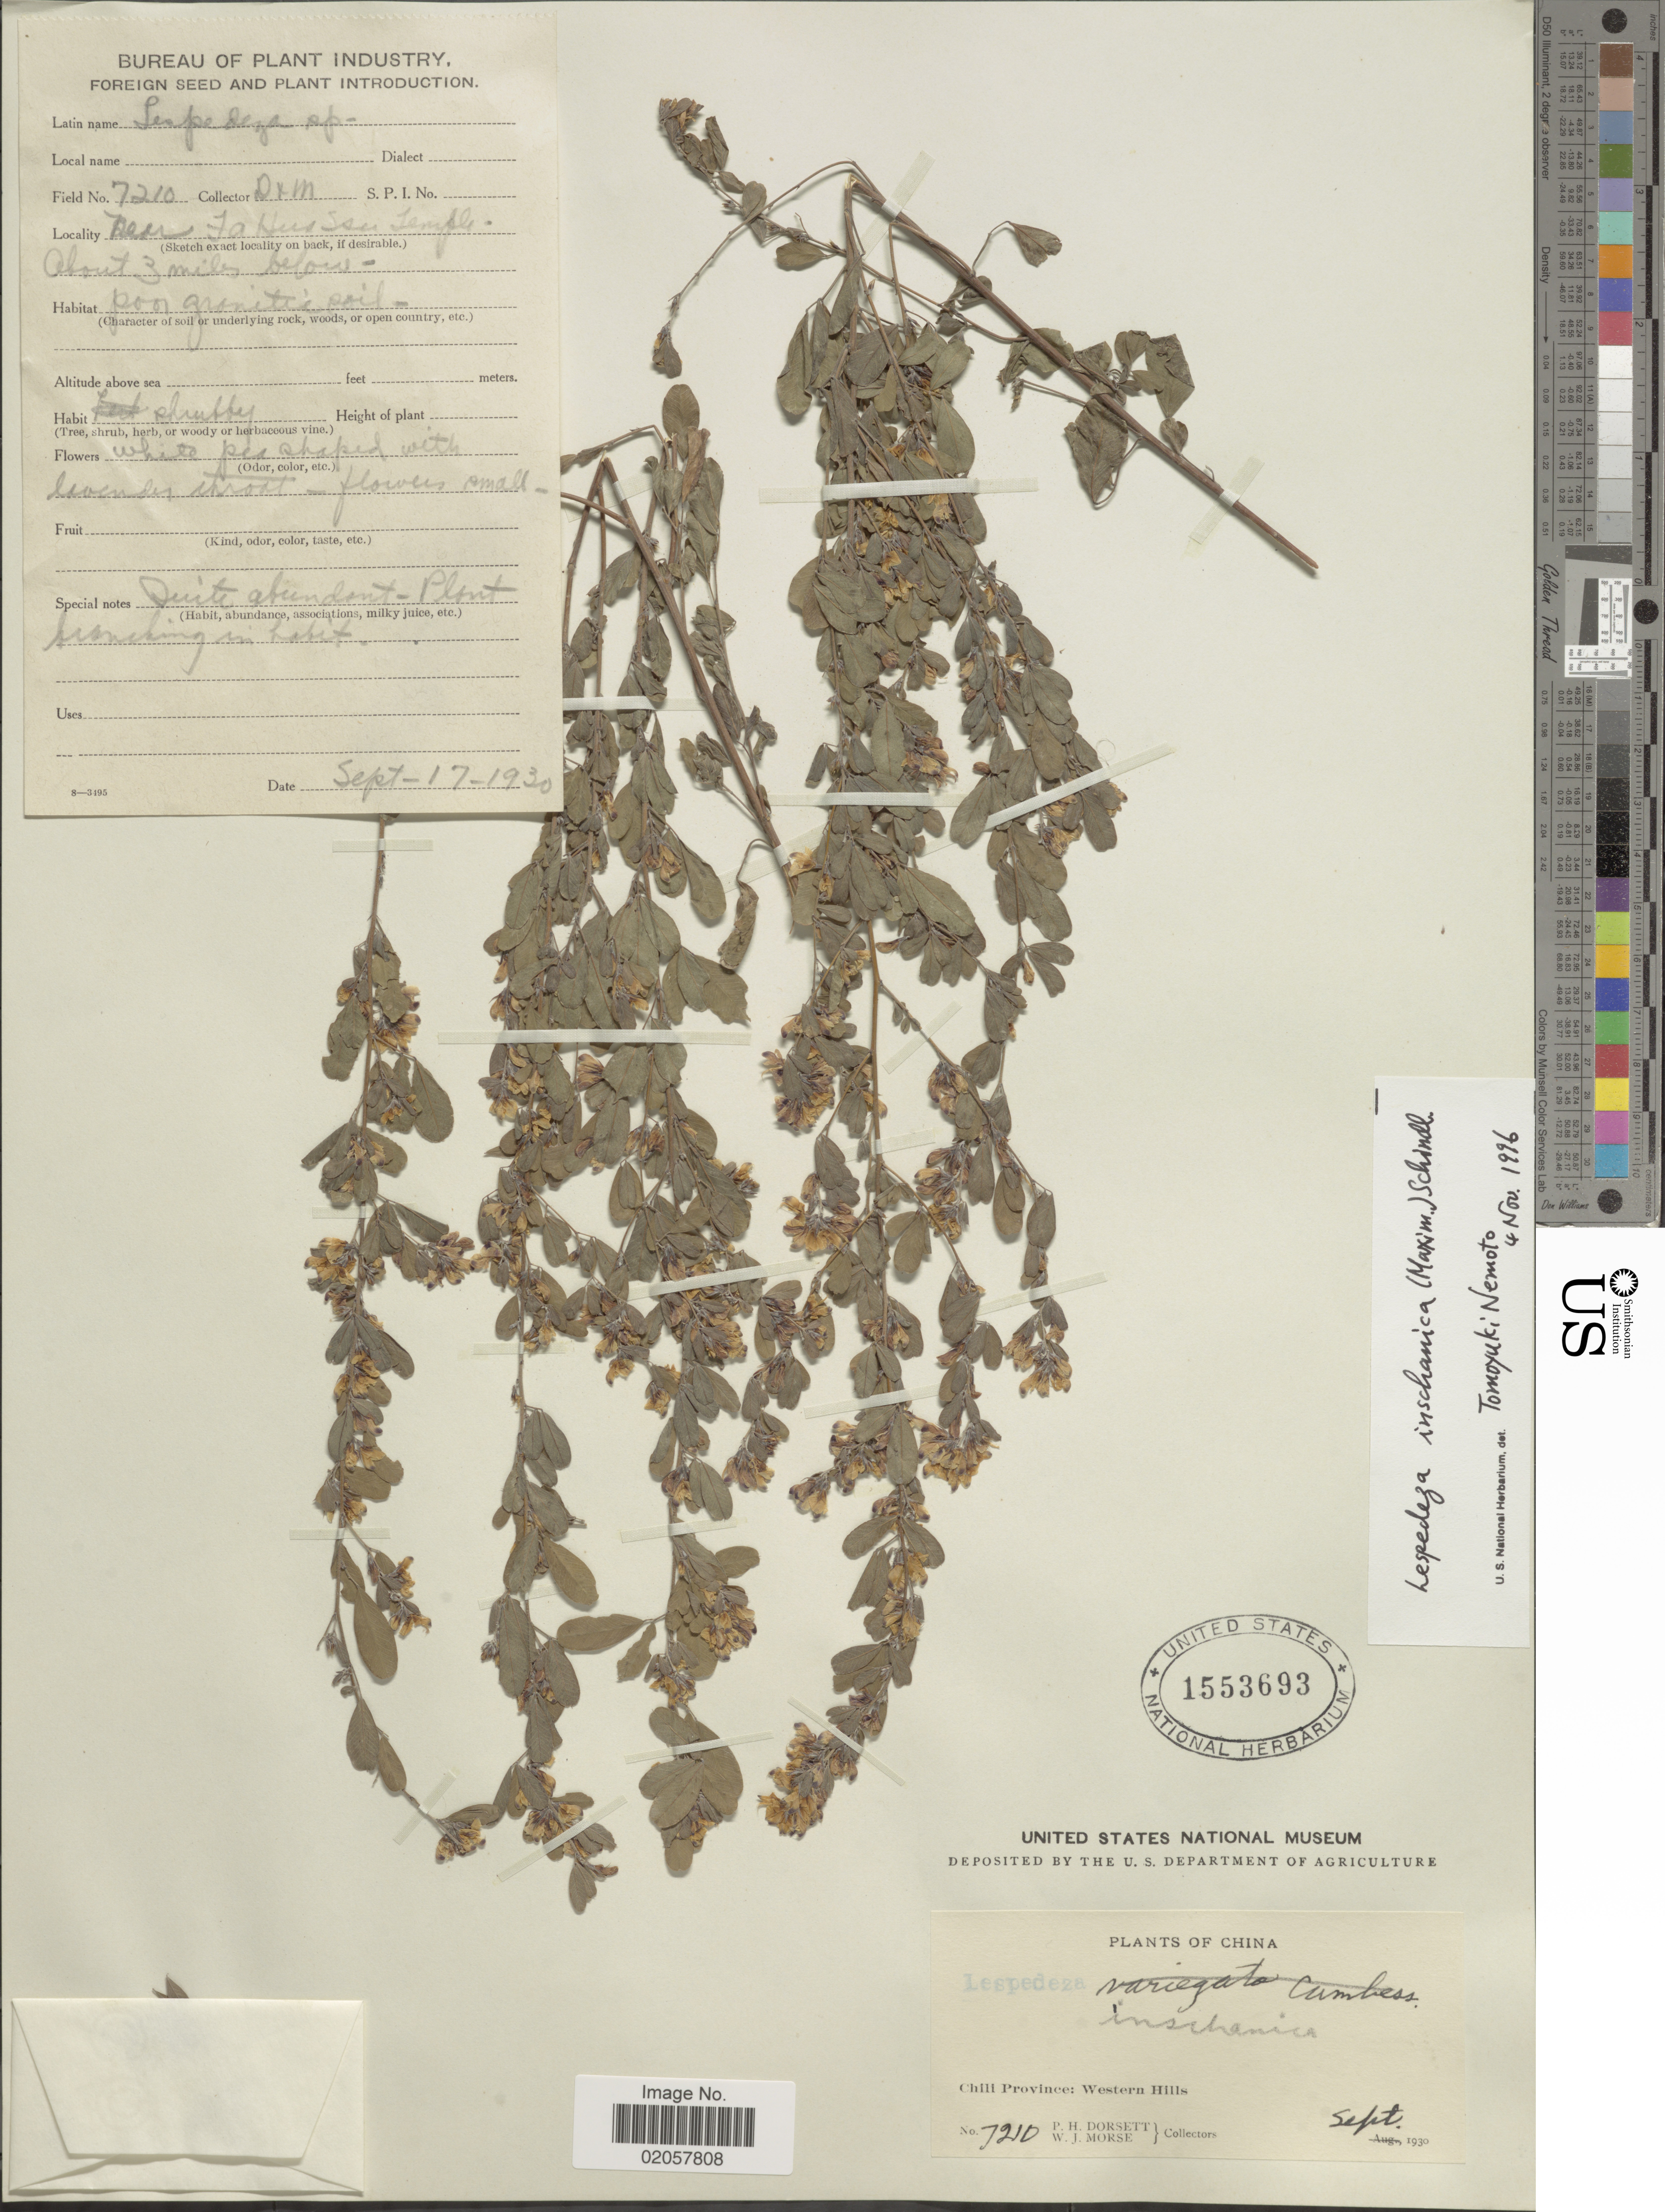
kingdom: Plantae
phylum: Tracheophyta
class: Magnoliopsida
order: Fabales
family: Fabaceae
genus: Lespedeza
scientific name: Lespedeza inschanica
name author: (Maxim.) Schindl.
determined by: Nemoto, Tomoyuki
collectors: P. H. Dorsett & W. J. Morse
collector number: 7210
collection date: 1930-09-17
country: China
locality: Chili Province: Western Hills, Fa Hus Ssu Temple, about 3 miles below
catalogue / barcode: US 1553693